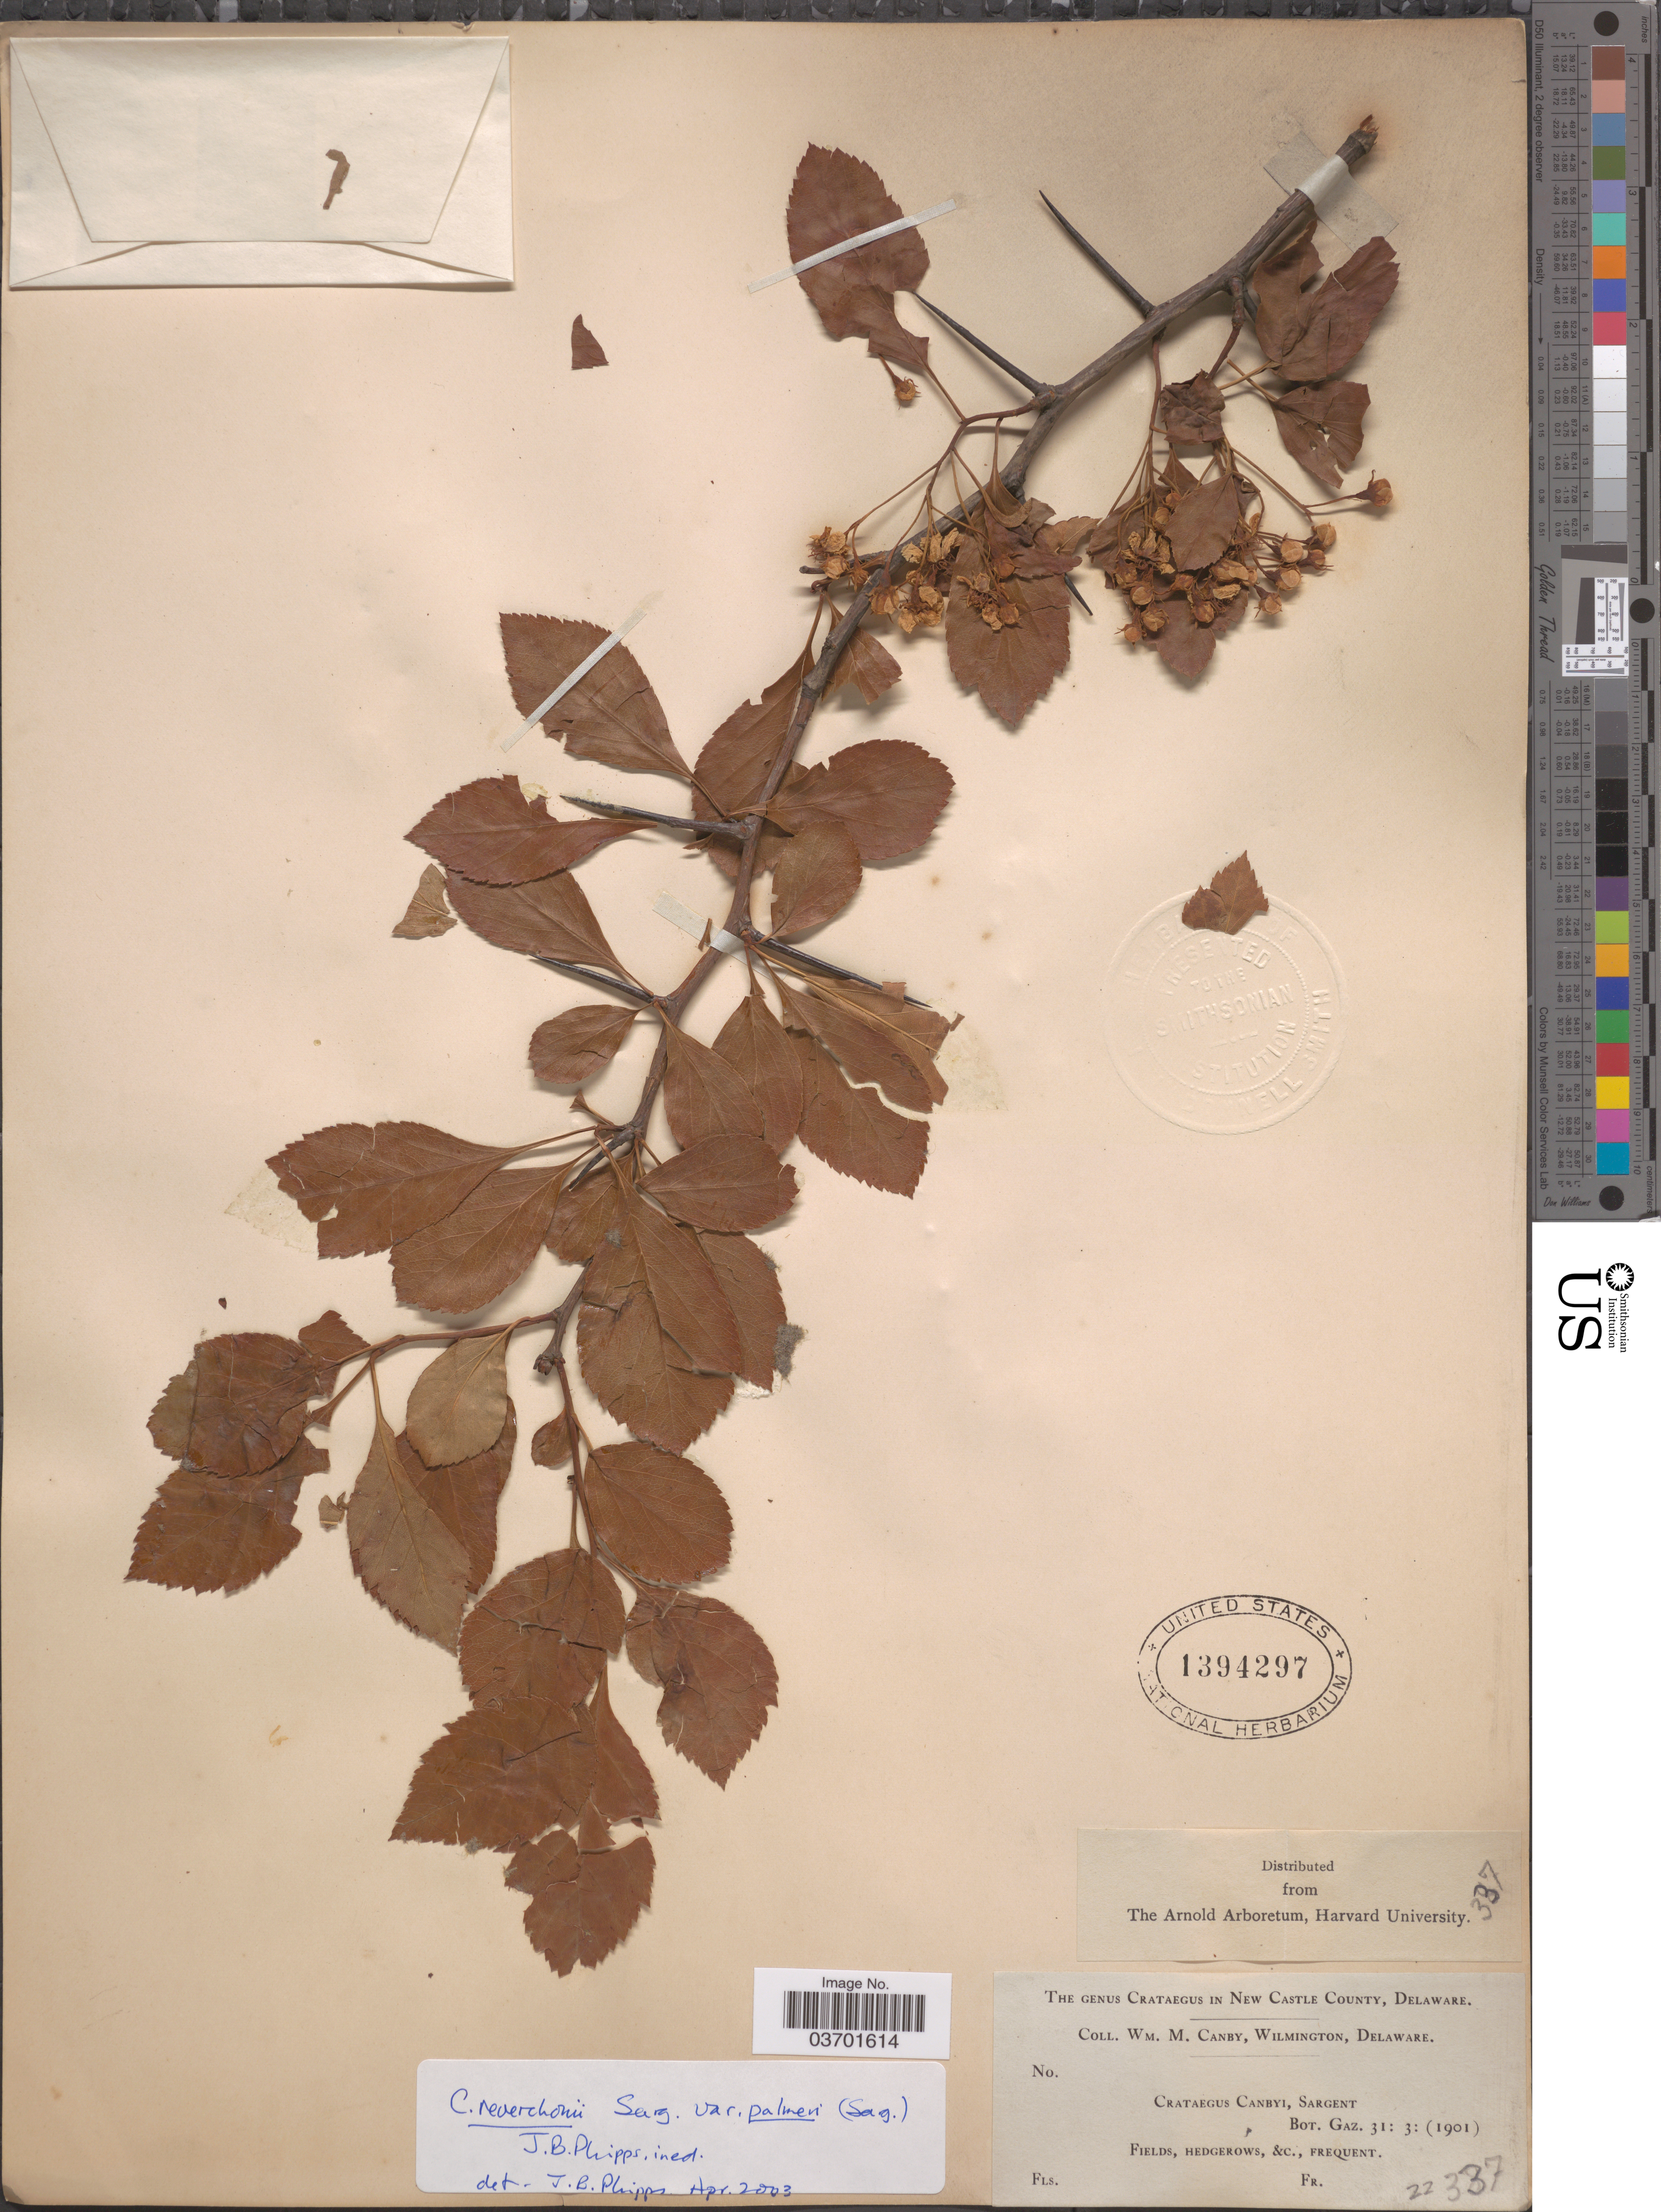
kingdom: Plantae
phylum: Tracheophyta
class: Magnoliopsida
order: Rosales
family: Rosaceae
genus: Crataegus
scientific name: Crataegus reverchonii var. palmeri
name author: (Sarg.) J.B. Phipps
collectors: W. M. Canby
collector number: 22337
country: United States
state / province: Delaware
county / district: New Castle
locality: In New Castle County.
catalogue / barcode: US 1394297